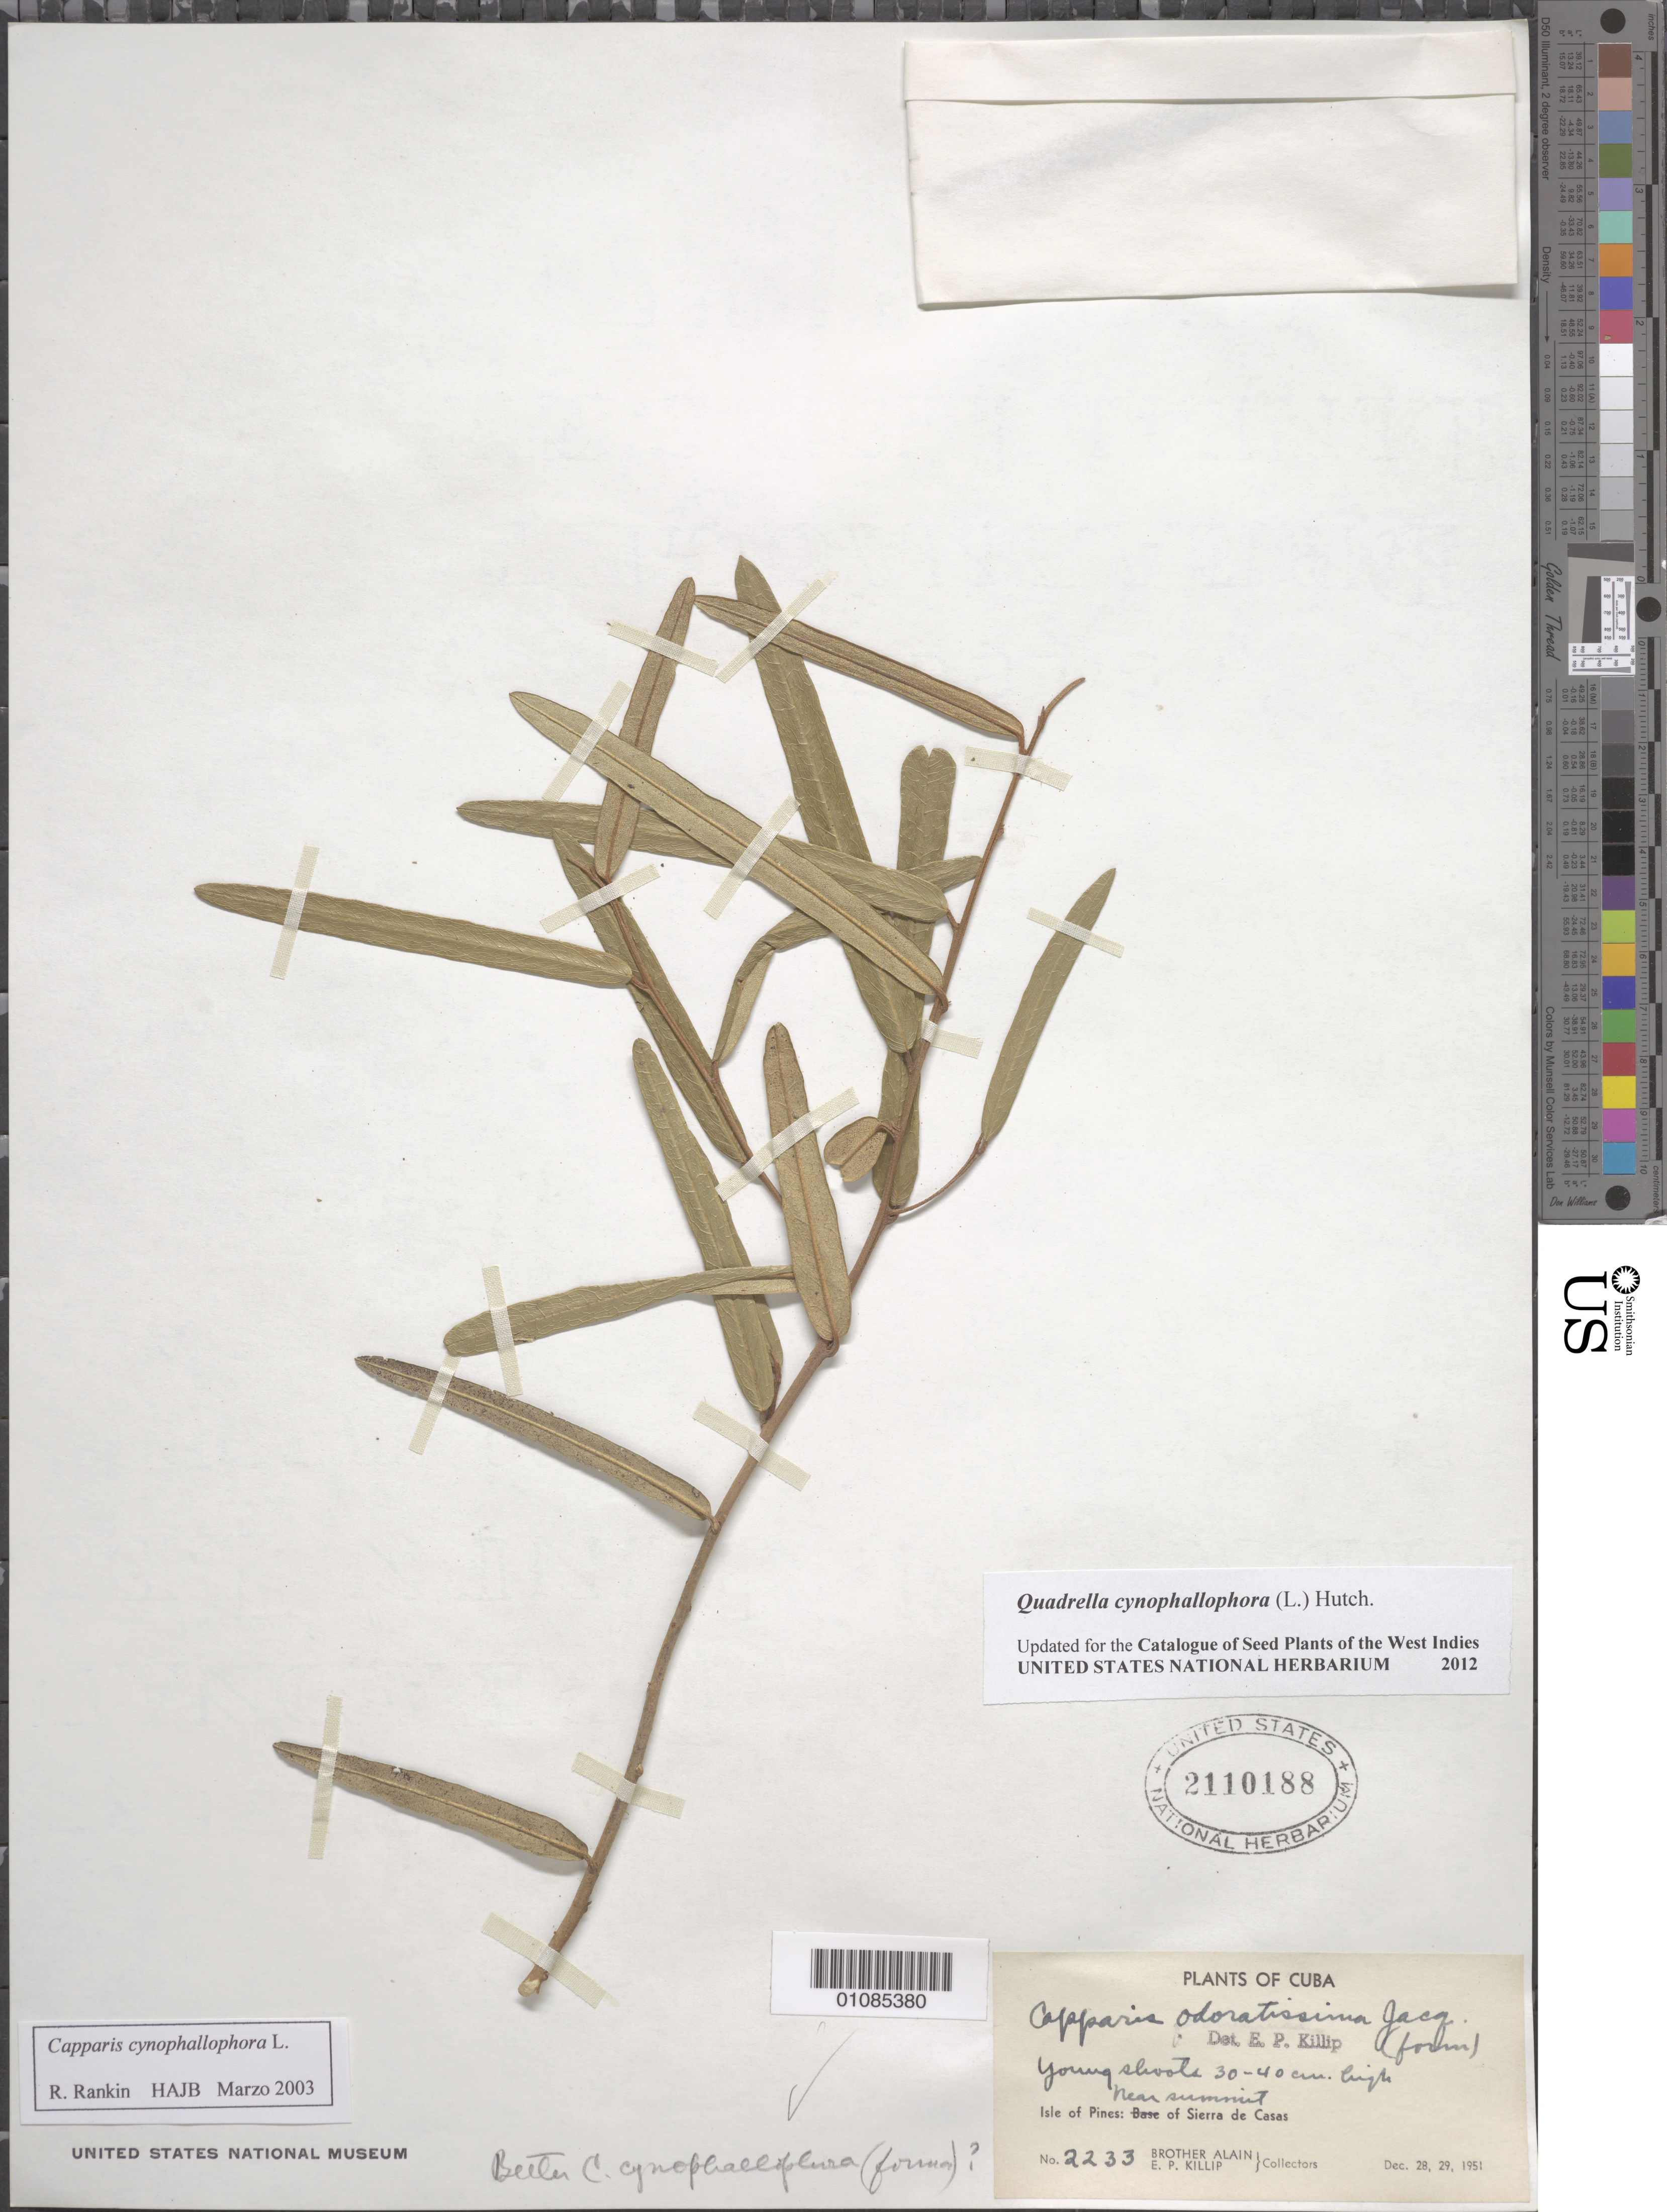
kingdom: Plantae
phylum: Tracheophyta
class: Magnoliopsida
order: Brassicales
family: Capparaceae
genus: Quadrella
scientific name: Quadrella cynophallophora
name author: (L.) Hutch.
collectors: A. H. Liogier & E. P. Killip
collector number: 2233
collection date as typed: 28 Dec 1951 to 29 Dec 1951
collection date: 1951-12-28/1951-12-29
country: Cuba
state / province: Isla de La Juventud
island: Isla de la Juventud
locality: Isle of Pines: near summit of Sierra de Casas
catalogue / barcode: US 2110188